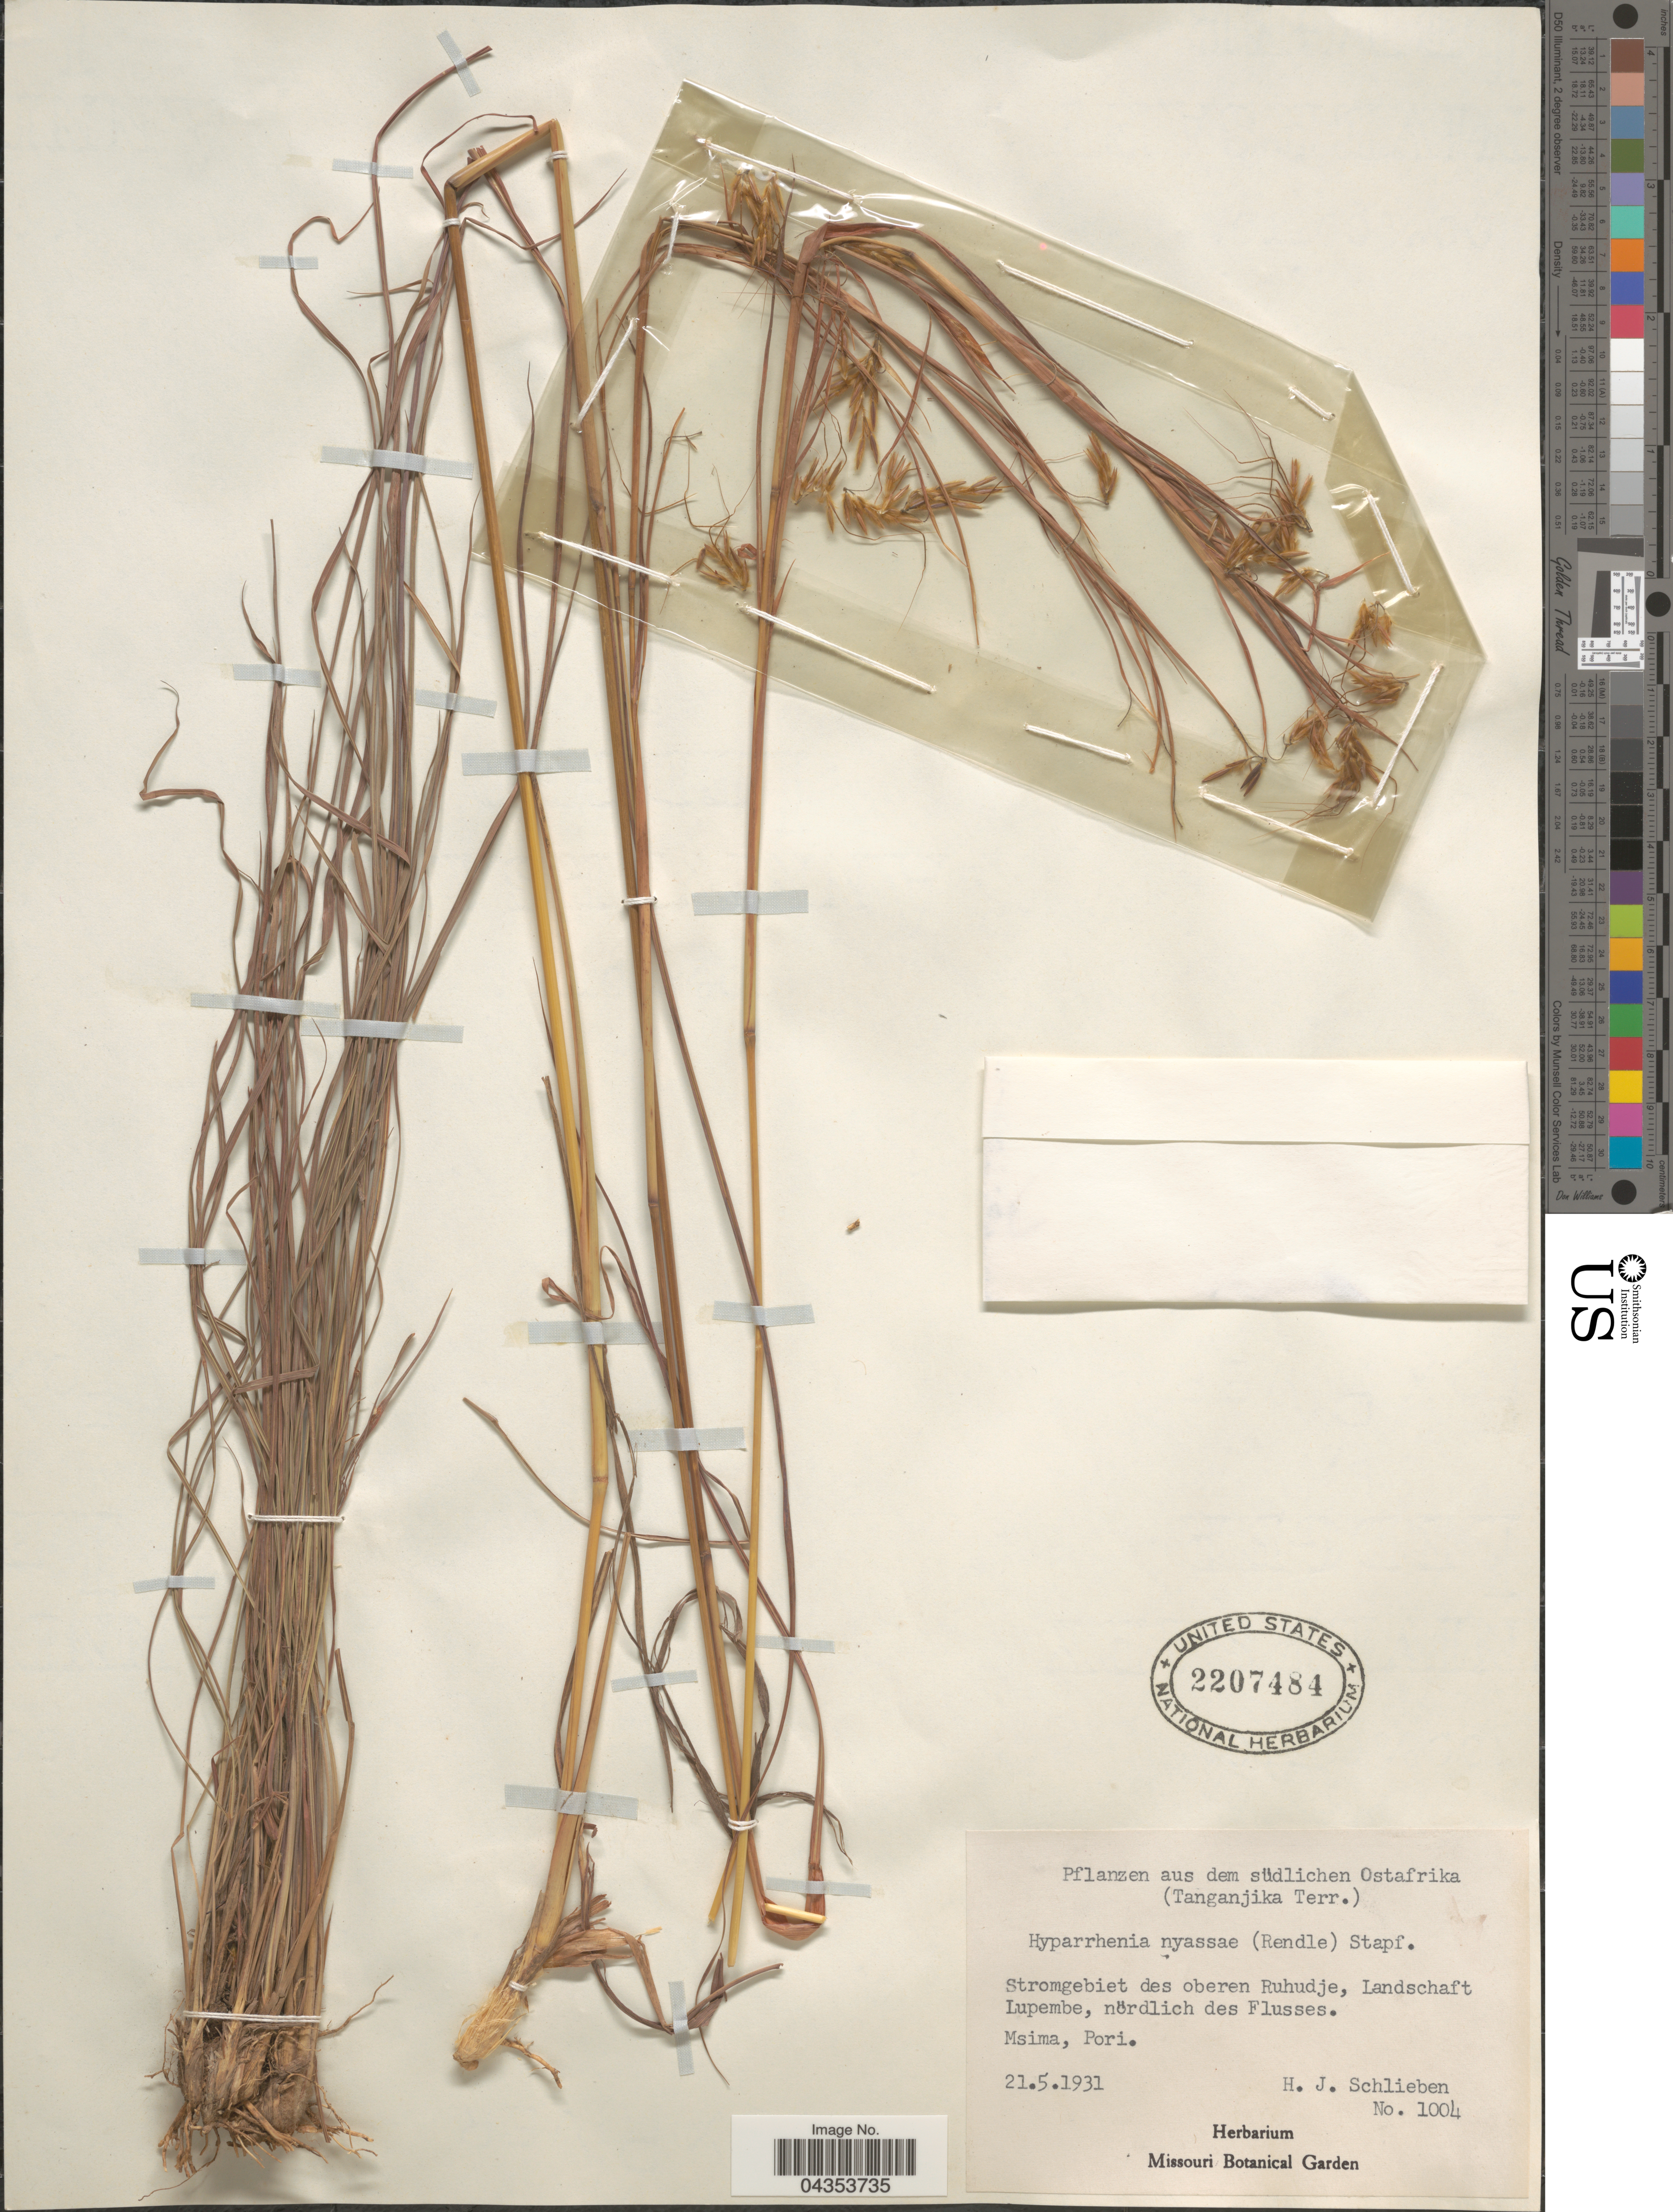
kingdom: Plantae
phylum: Tracheophyta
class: Liliopsida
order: Poales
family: Poaceae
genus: Hyparrhenia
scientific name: Hyparrhenia nyassae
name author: (Rendle) Stapf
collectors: H. J. Schlieben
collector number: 1004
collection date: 1931-05-21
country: Tanzania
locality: Ostafrika (Tanganjika Terr.). Stromgebiet des oberen Ruhudje, Landschaft Lupembe, nórdlich des Flusses. Msima, Pori.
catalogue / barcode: US 2207484